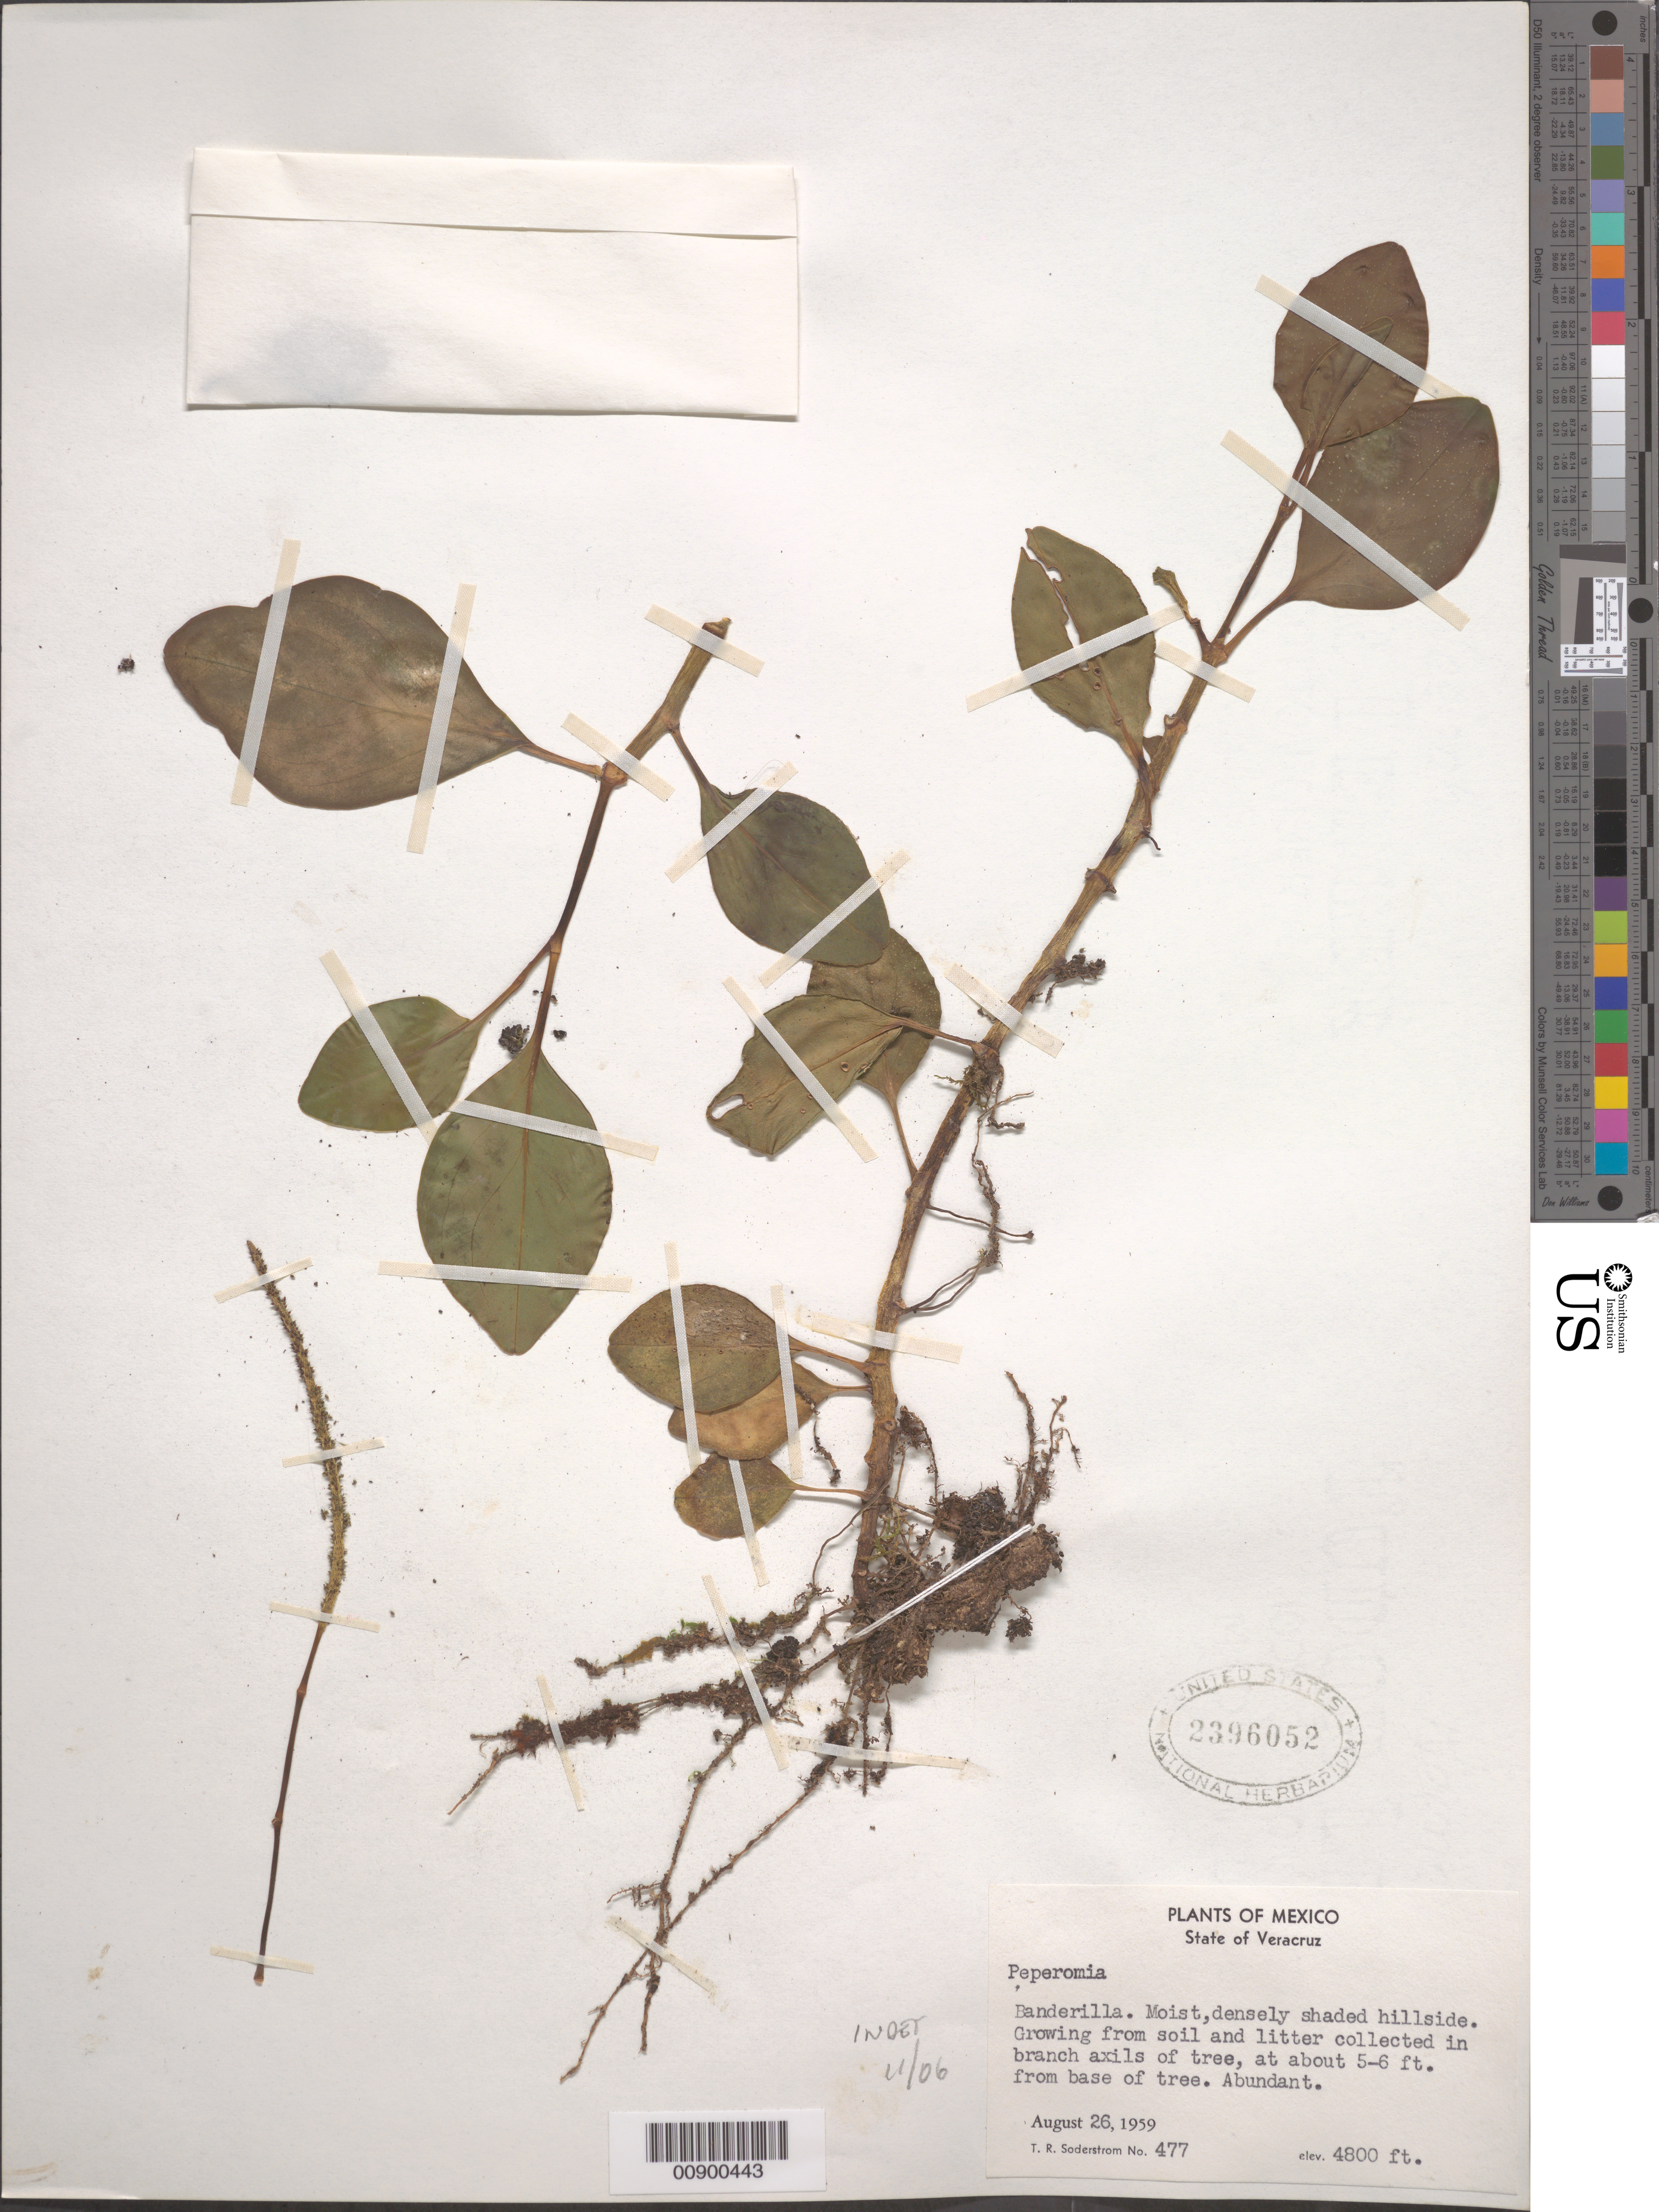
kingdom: Plantae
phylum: Tracheophyta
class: Magnoliopsida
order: Piperales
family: Piperaceae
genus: Peperomia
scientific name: Peperomia sp.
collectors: T. R. Soderstrom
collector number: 477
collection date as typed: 26 Aug 1959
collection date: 1959-08-26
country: Mexico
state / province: Veracruz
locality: Banderilla, Veracruz.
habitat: Moist, densely shaded hillside. Growing from soil & litter coll. in branch axils of tree, at about 5-6 ft. from base of tree.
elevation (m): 1463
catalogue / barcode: US 2396052